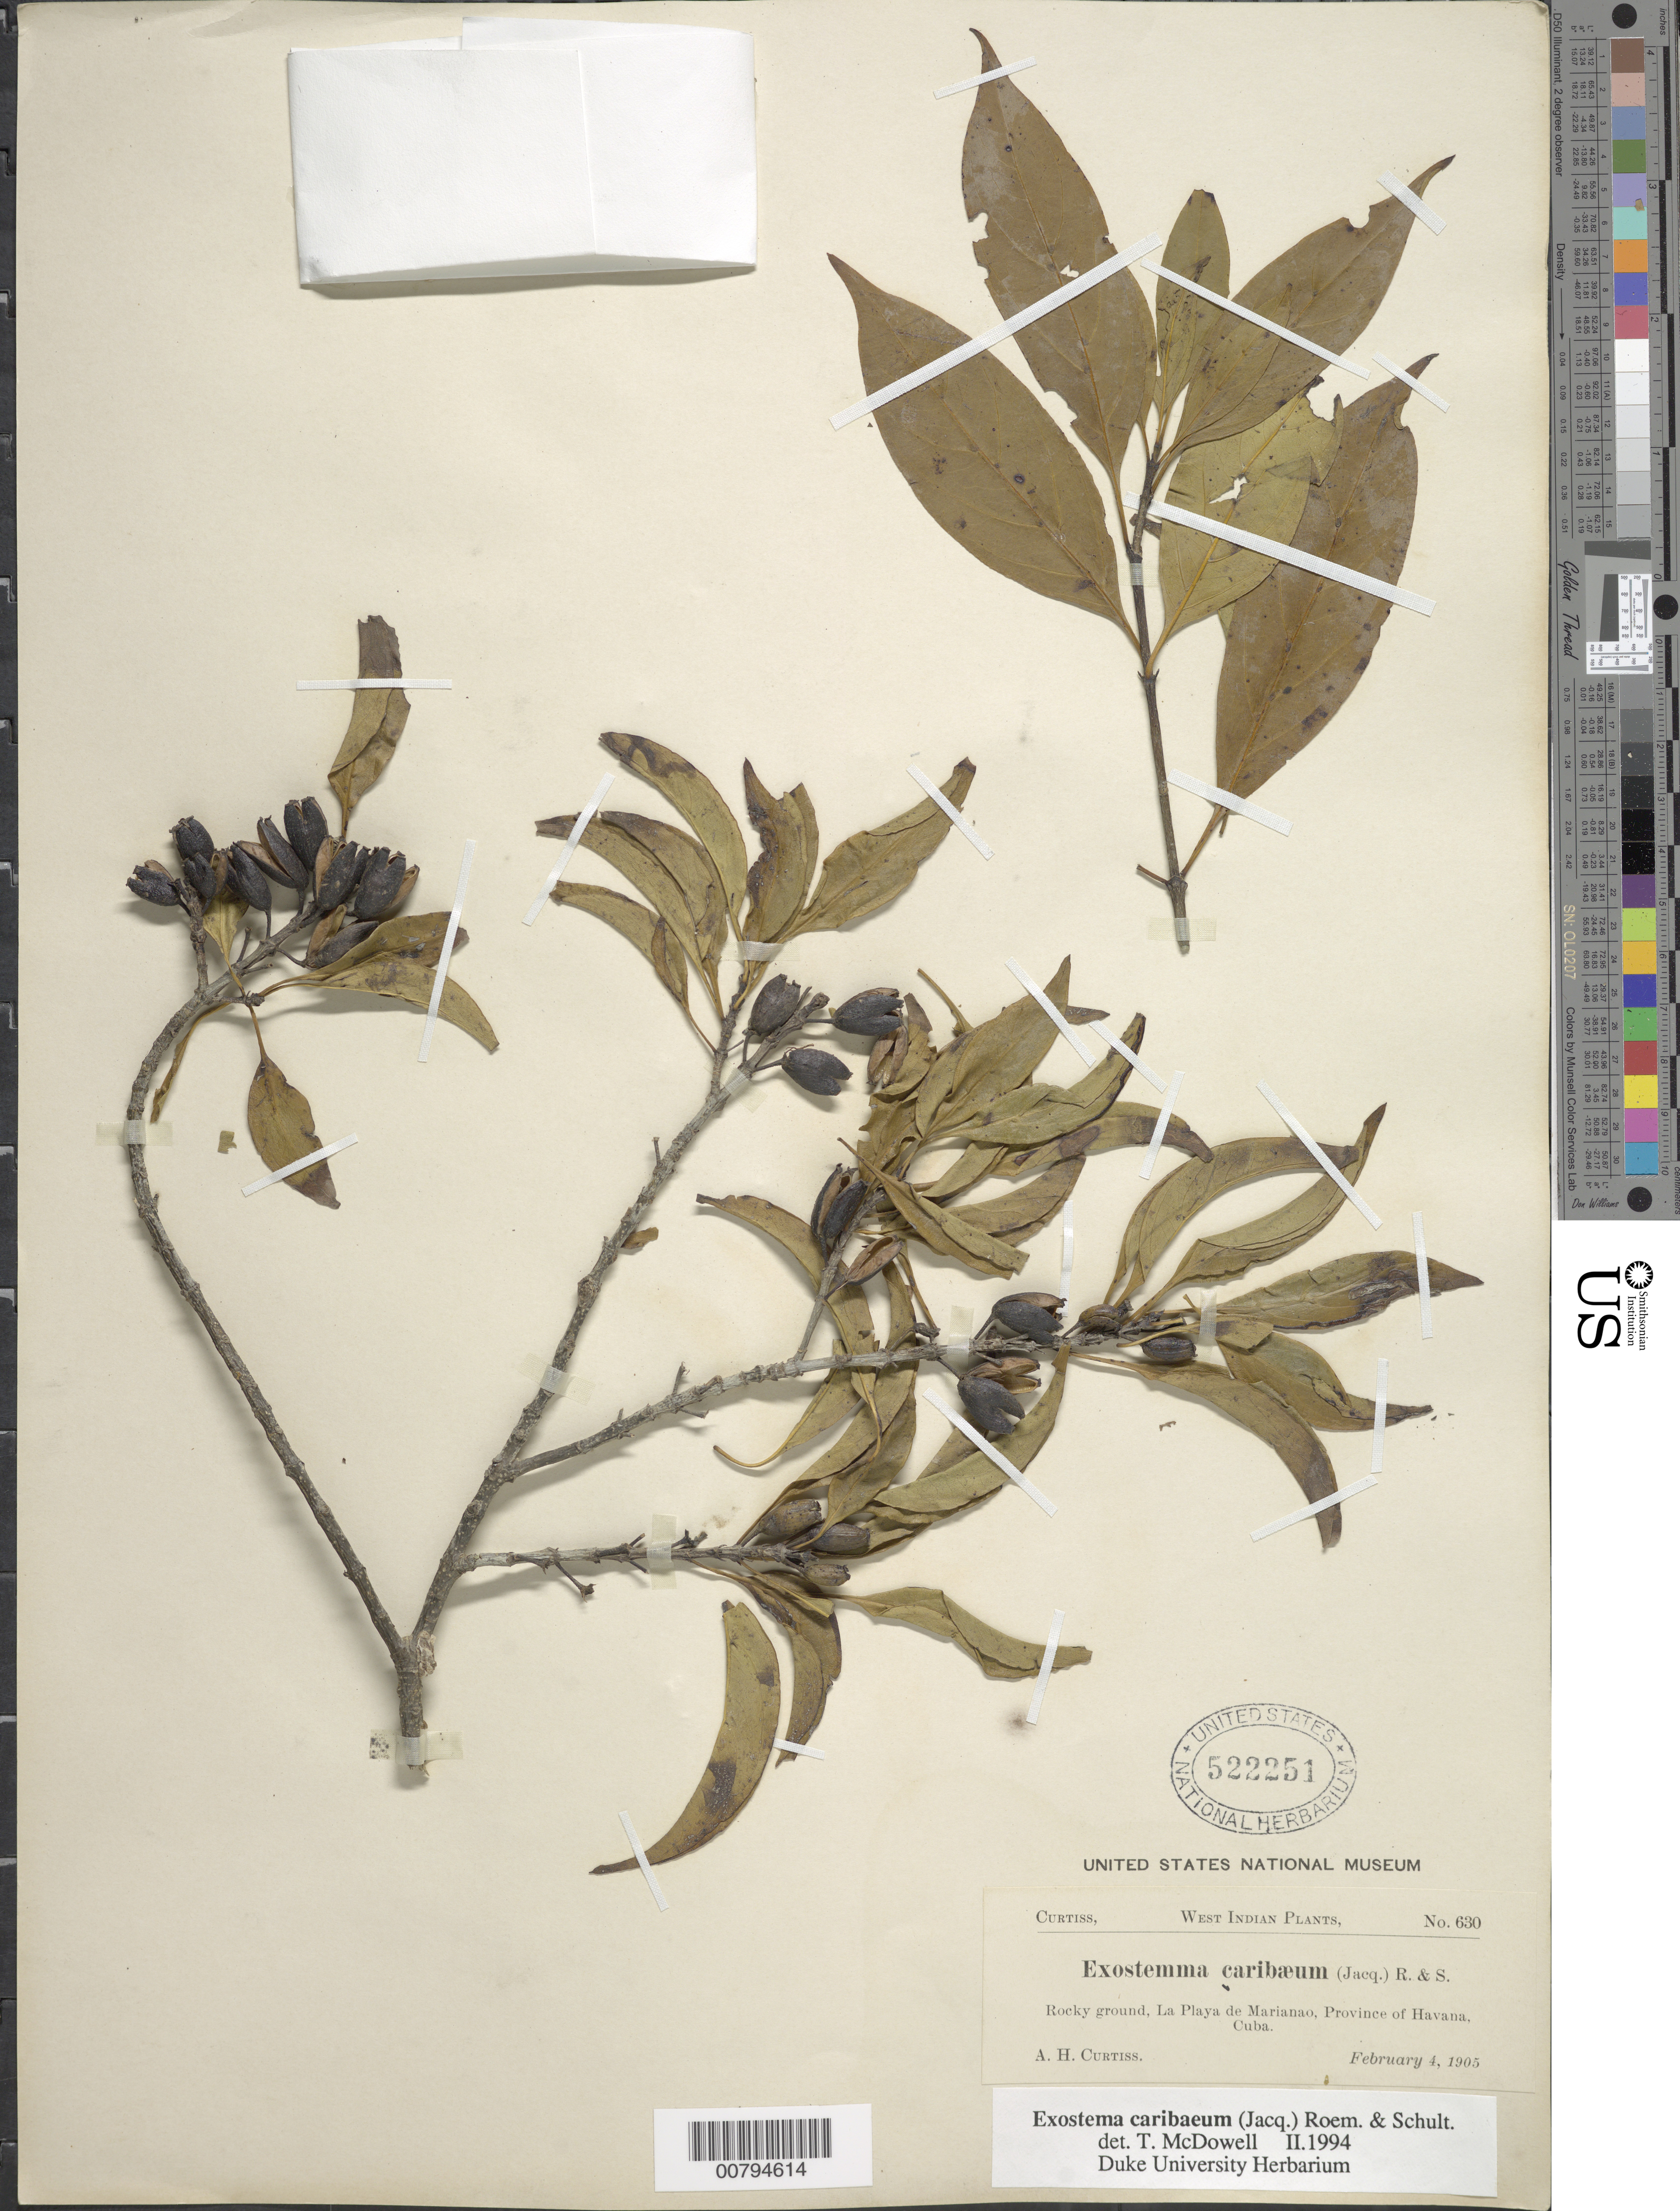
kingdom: Plantae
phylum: Tracheophyta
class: Magnoliopsida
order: Gentianales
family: Rubiaceae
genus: Exostema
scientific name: Exostema caribaeum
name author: (Jacq.) Roem. & Schult.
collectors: A. H. Curtiss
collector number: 630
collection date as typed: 04 Feb 1905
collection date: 1905-02-04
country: Cuba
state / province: La Habana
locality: La Playa de Marianao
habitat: Rocky ground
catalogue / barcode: US 522251